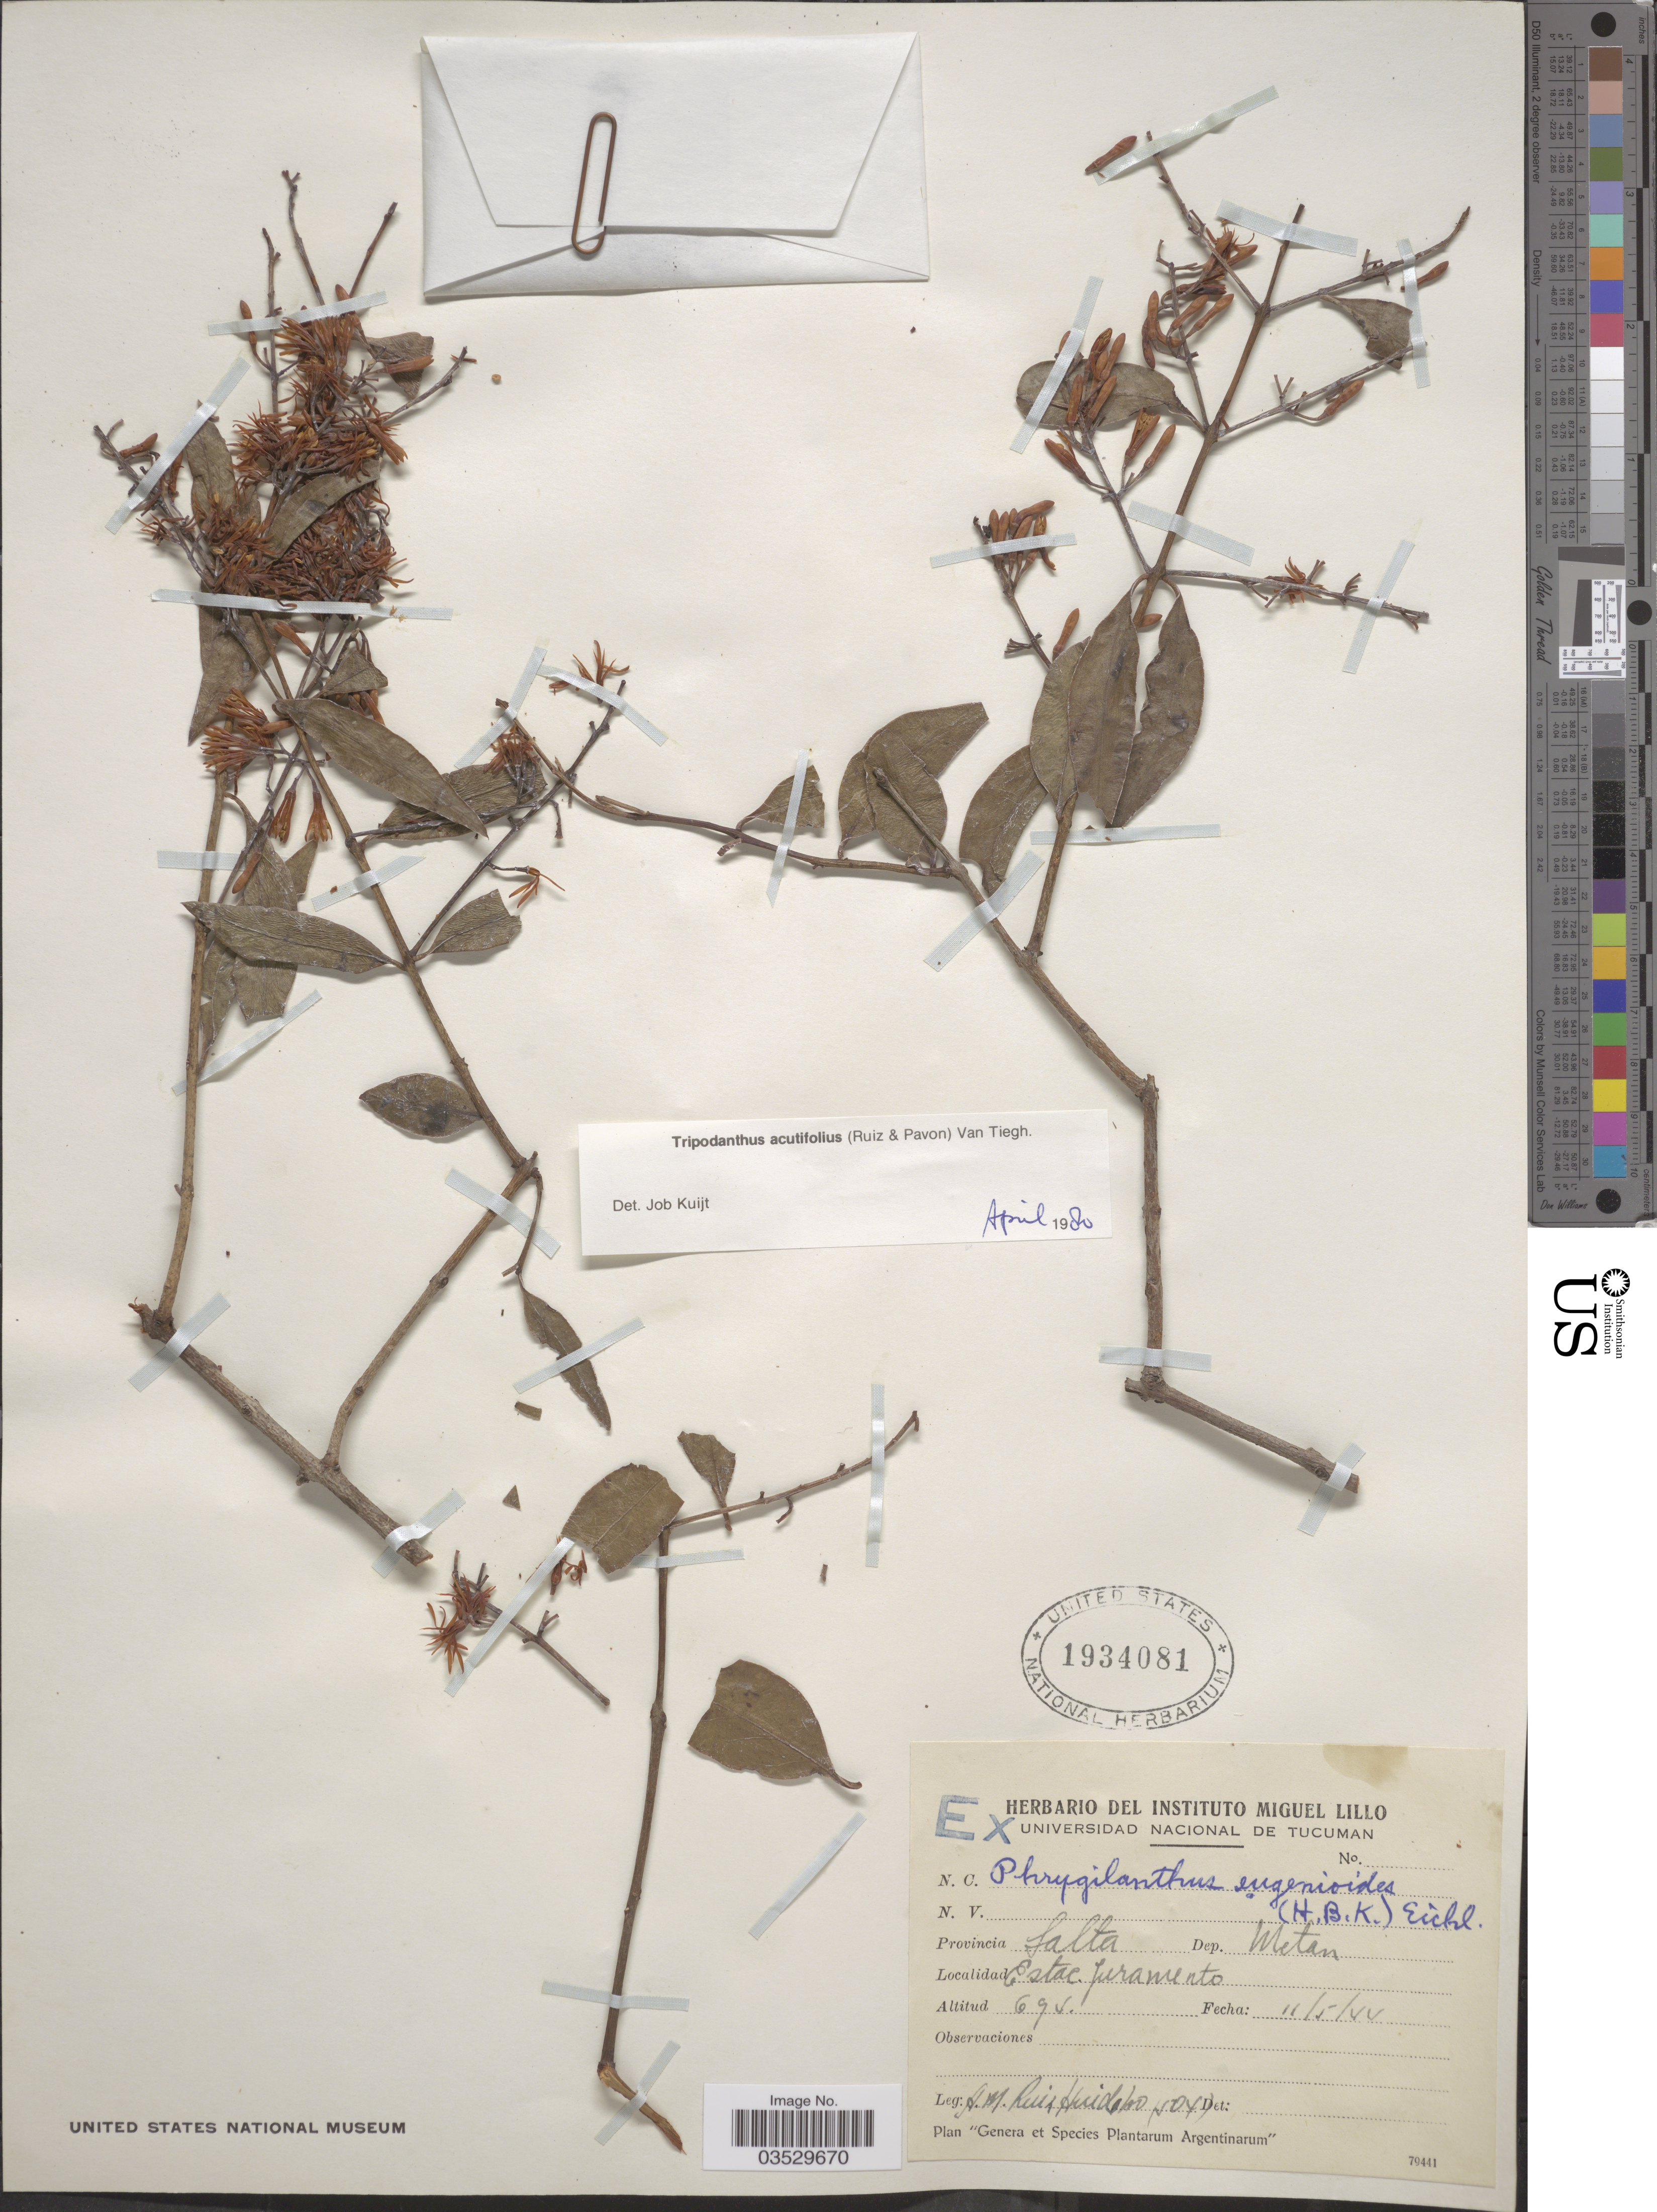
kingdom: Plantae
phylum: Tracheophyta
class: Magnoliopsida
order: Santalales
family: Loranthaceae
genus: Tripodanthus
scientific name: Tripodanthus acutifolius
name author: Tiegh.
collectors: A. Ruiz Huidobo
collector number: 504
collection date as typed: Transcribed d/m/y: 11/5/44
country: Argentina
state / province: Salta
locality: Dep. Metan. Estac. Juramento.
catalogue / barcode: US 1934081